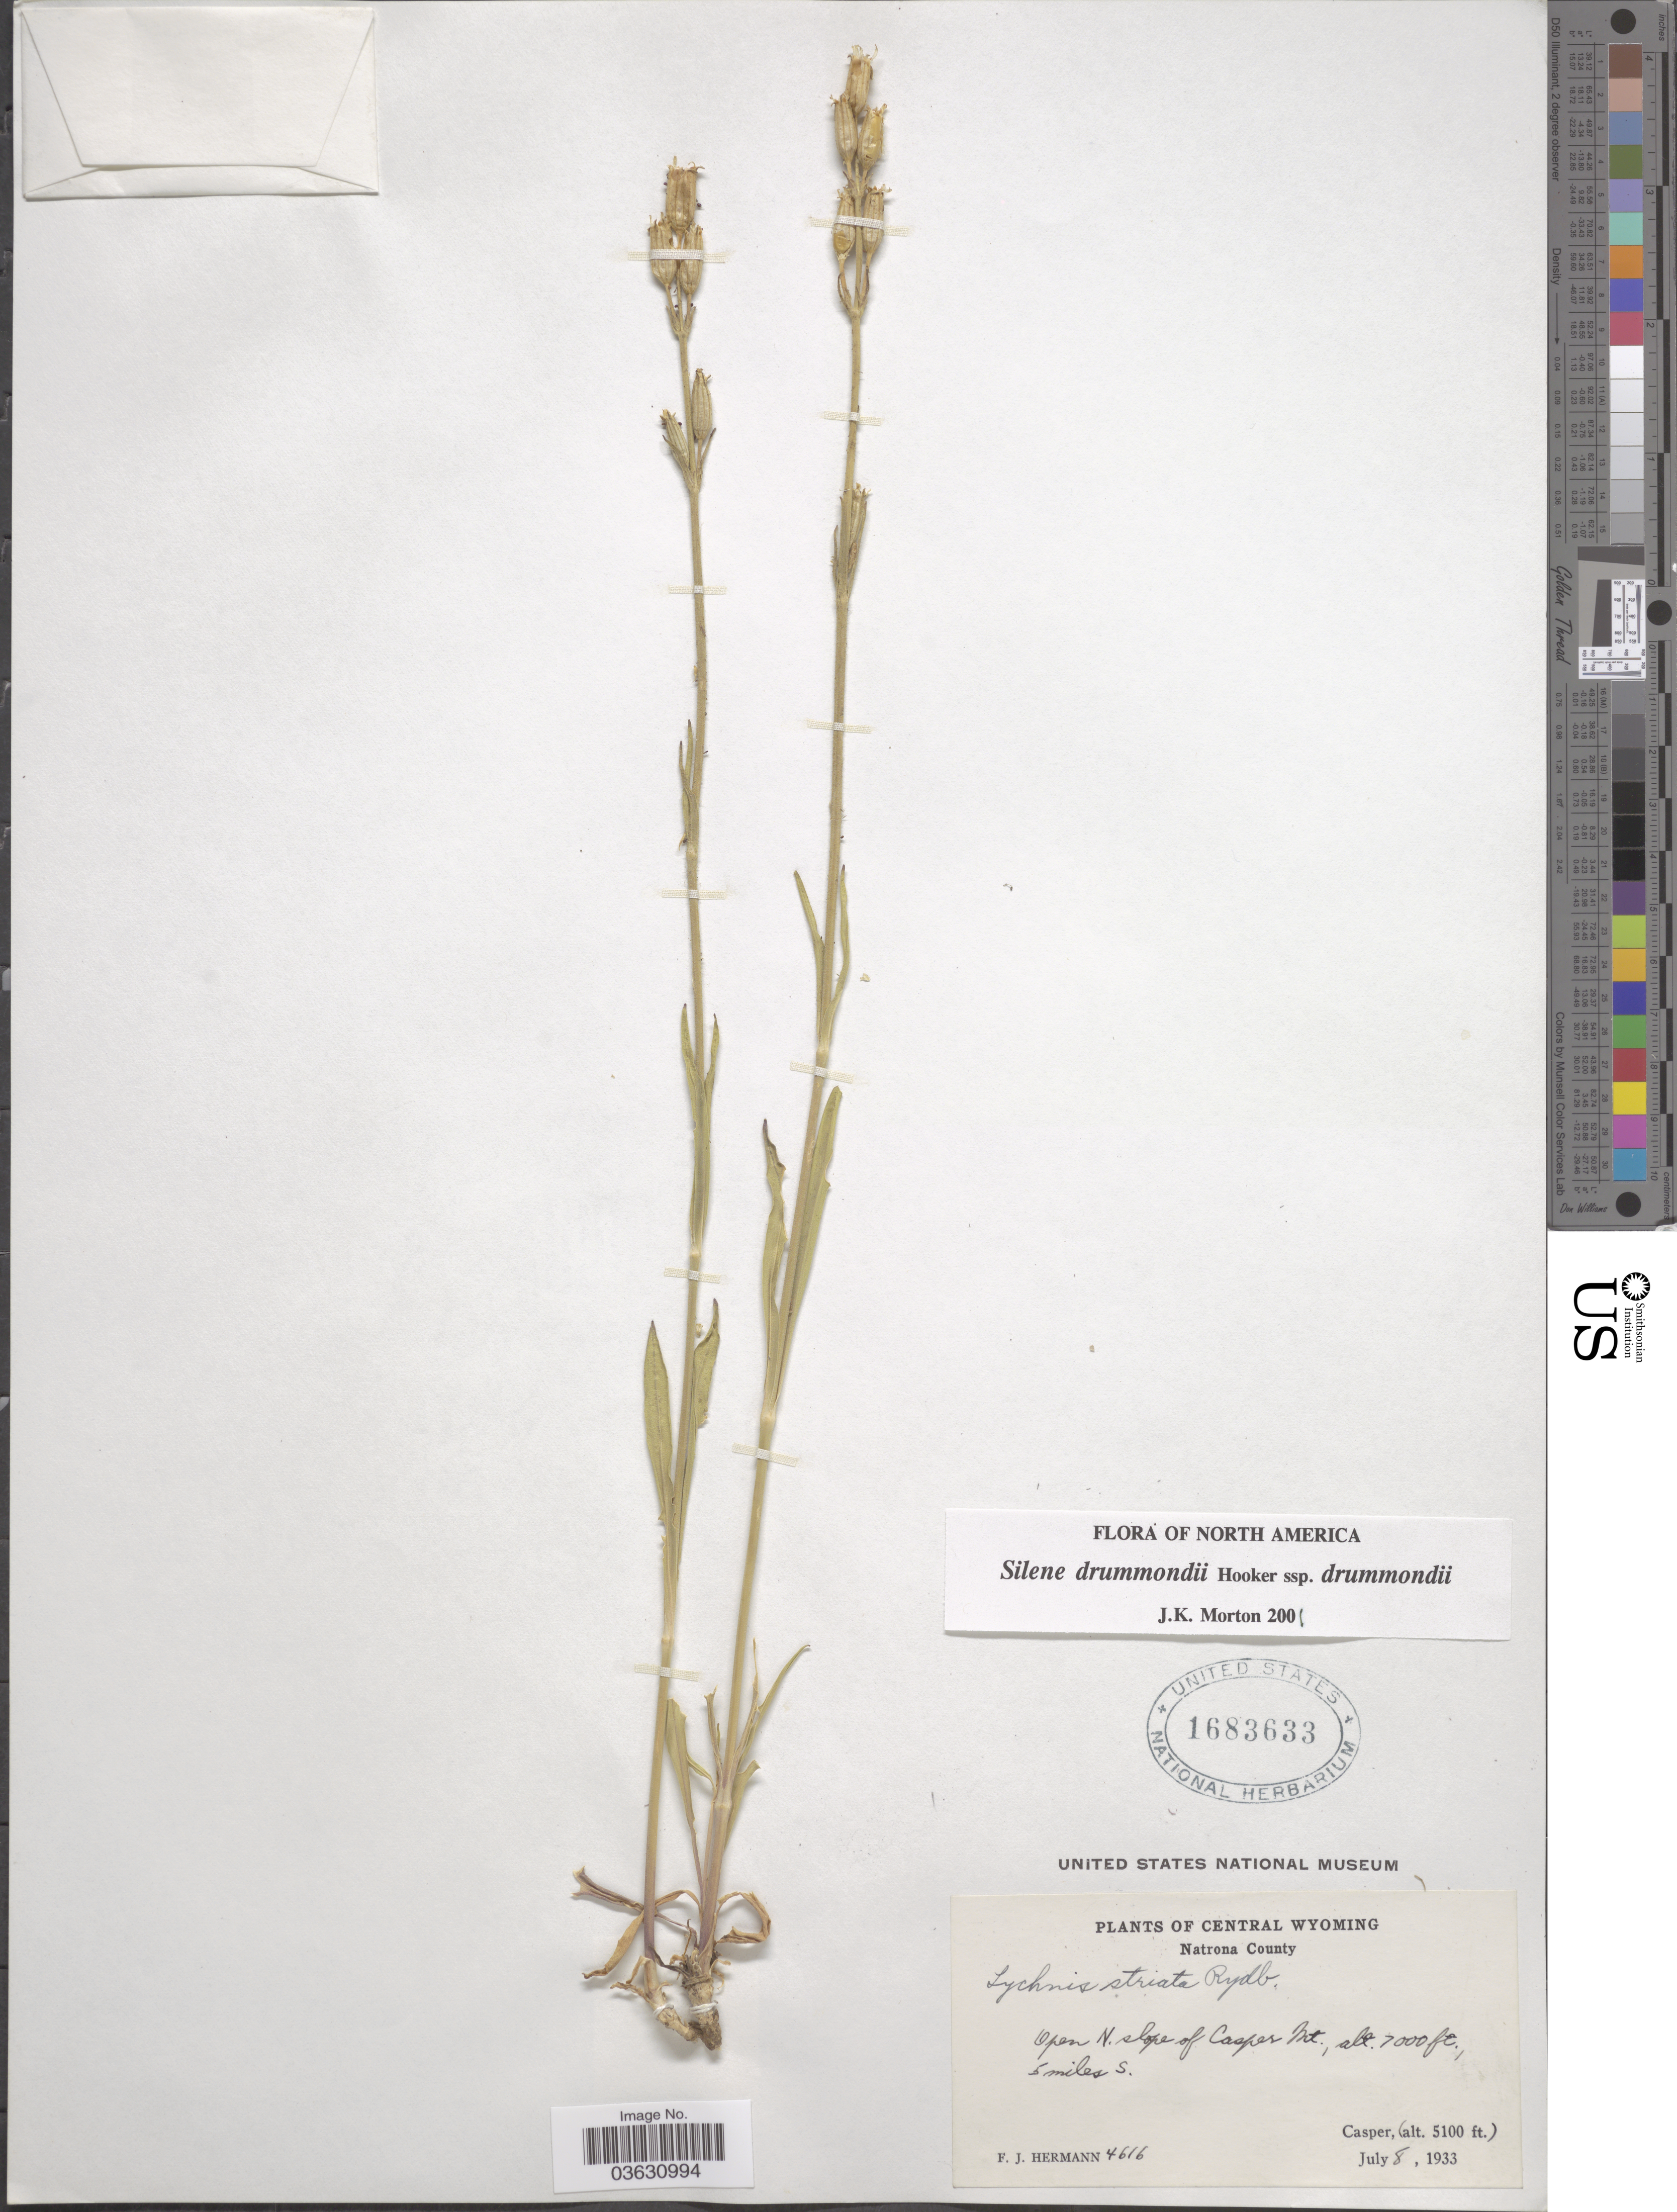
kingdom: Plantae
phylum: Tracheophyta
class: Magnoliopsida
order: Caryophyllales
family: Caryophyllaceae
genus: Silene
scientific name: Silene drummondii var. drummondii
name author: Hook.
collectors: F. J. Hermann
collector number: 4616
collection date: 1933-07-08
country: United States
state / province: Wyoming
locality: Central Wyoming. Natrona County. Open N. slope of Casper Mt. 5 miles S. Casper.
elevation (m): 2134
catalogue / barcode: US 1683633